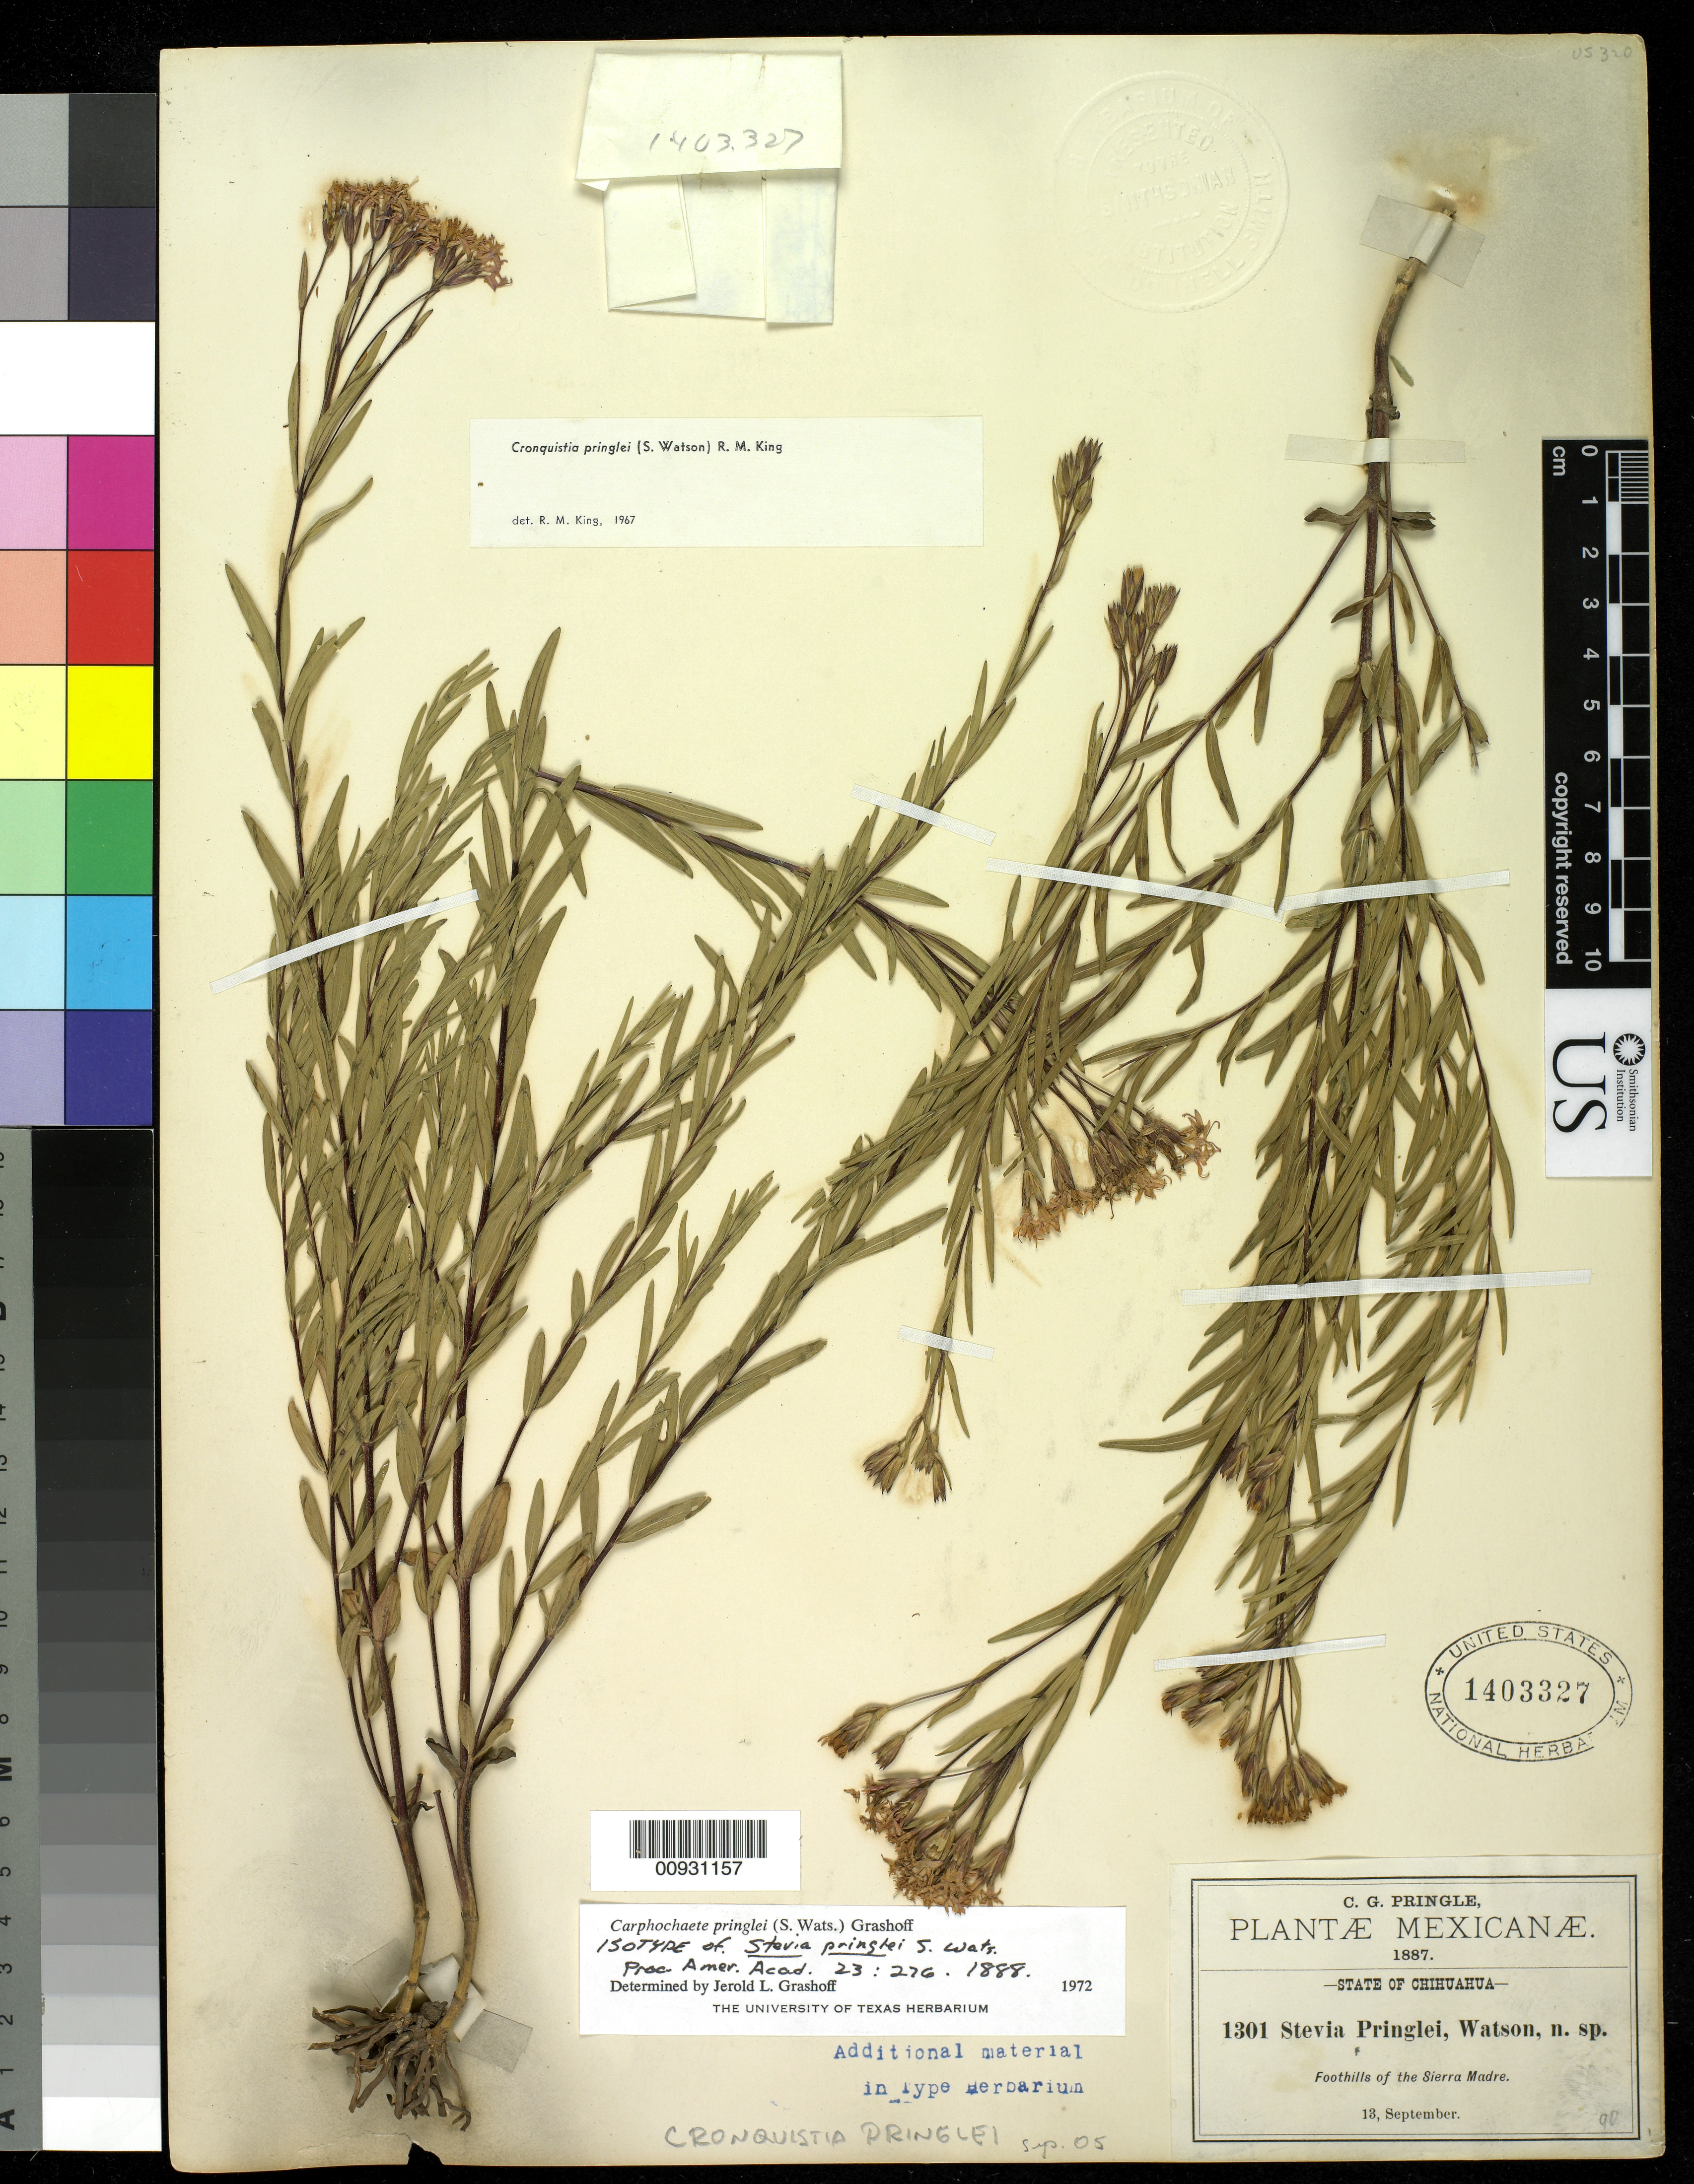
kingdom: Plantae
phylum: Tracheophyta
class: Magnoliopsida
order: Asterales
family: Asteraceae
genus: Stevia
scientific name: Stevia pringlei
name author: S. Watson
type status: Isotype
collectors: C. G. Pringle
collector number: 1301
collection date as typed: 13 Sep 1887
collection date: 1887-09-13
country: Mexico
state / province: Chihuahua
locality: Foothills of Sierra Madre.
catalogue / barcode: US 1403327